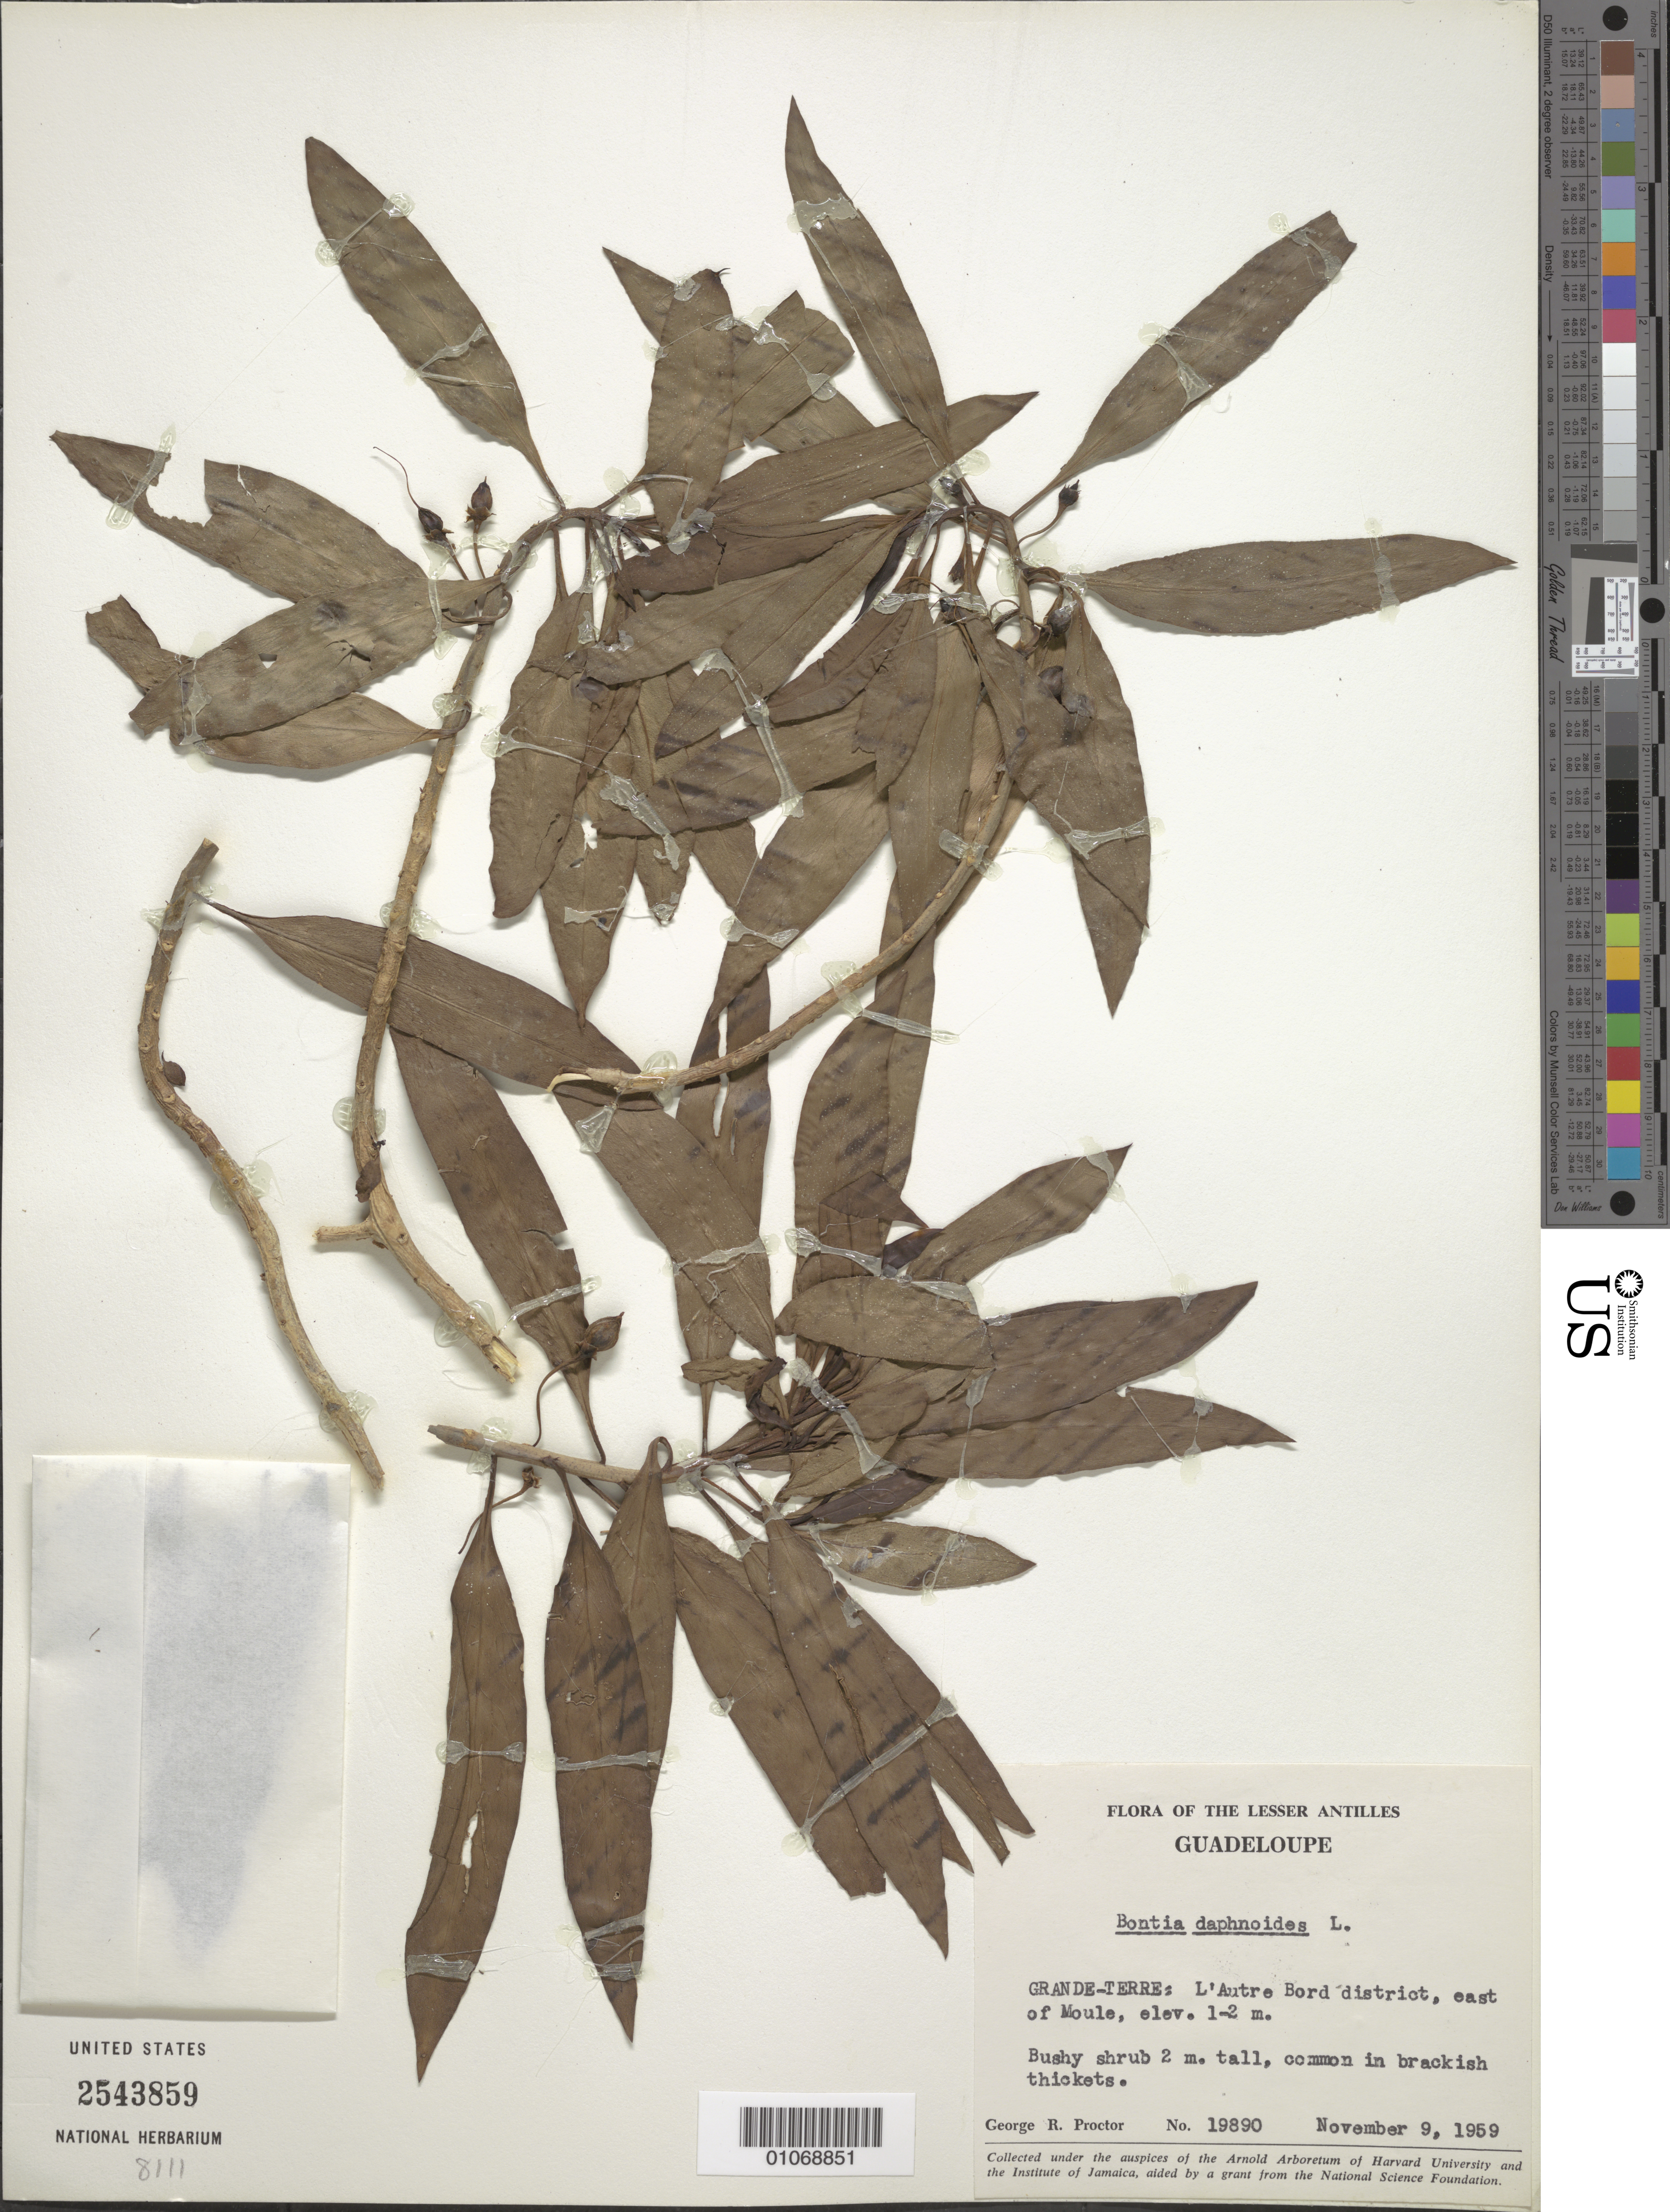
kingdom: Plantae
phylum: Tracheophyta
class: Magnoliopsida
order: Lamiales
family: Scrophulariaceae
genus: Bontia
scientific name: Bontia daphnoides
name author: L.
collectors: G. R. Proctor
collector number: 19890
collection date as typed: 09 Nov 1959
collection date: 1959-11-09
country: Guadeloupe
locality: Grande-terre: L'Autre Bord district, east of Moule.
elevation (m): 1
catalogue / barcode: US 2543859